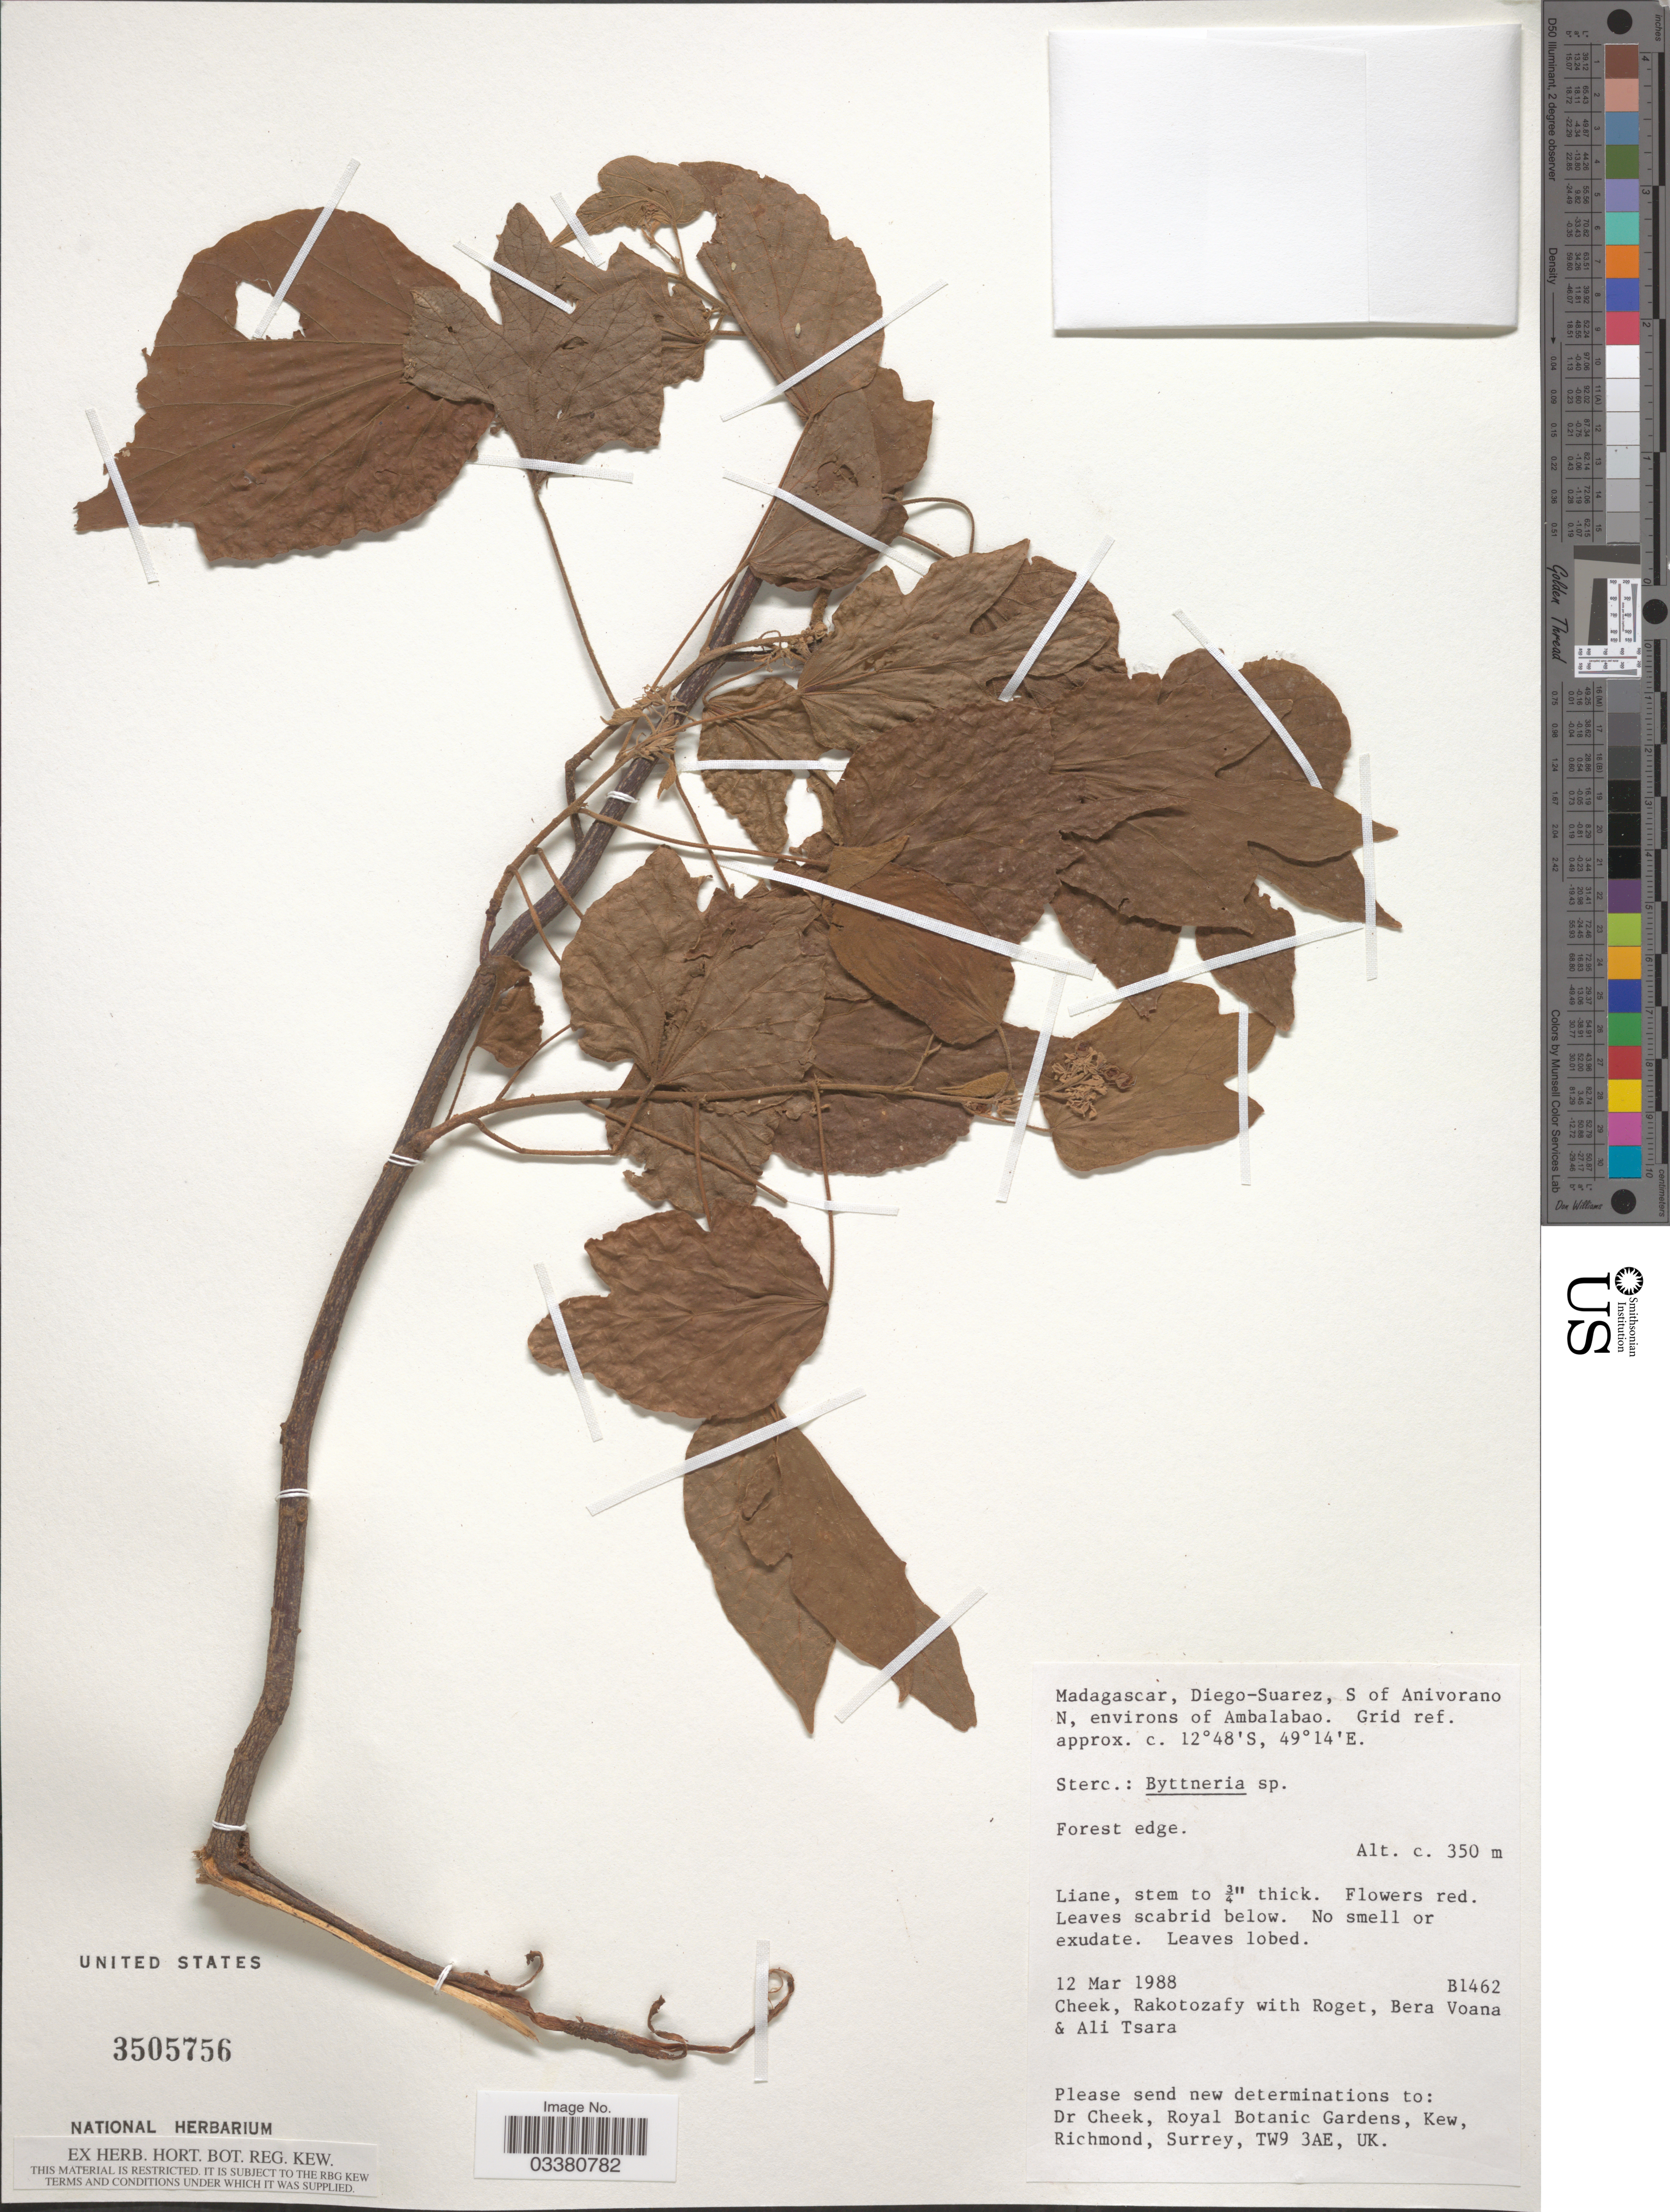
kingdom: Plantae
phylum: Tracheophyta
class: Magnoliopsida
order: Malvales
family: Malvaceae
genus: Byttneria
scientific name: Byttneria sp.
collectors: -. Cheek, Rakotozafy, -. Roget, -. Bera Voana & -. Ali Tsara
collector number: B1462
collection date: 1988-03-12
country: Madagascar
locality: Diego-Suarez, S of Anivorano N, environs of Ambalabao.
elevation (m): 350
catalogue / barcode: US 3505756